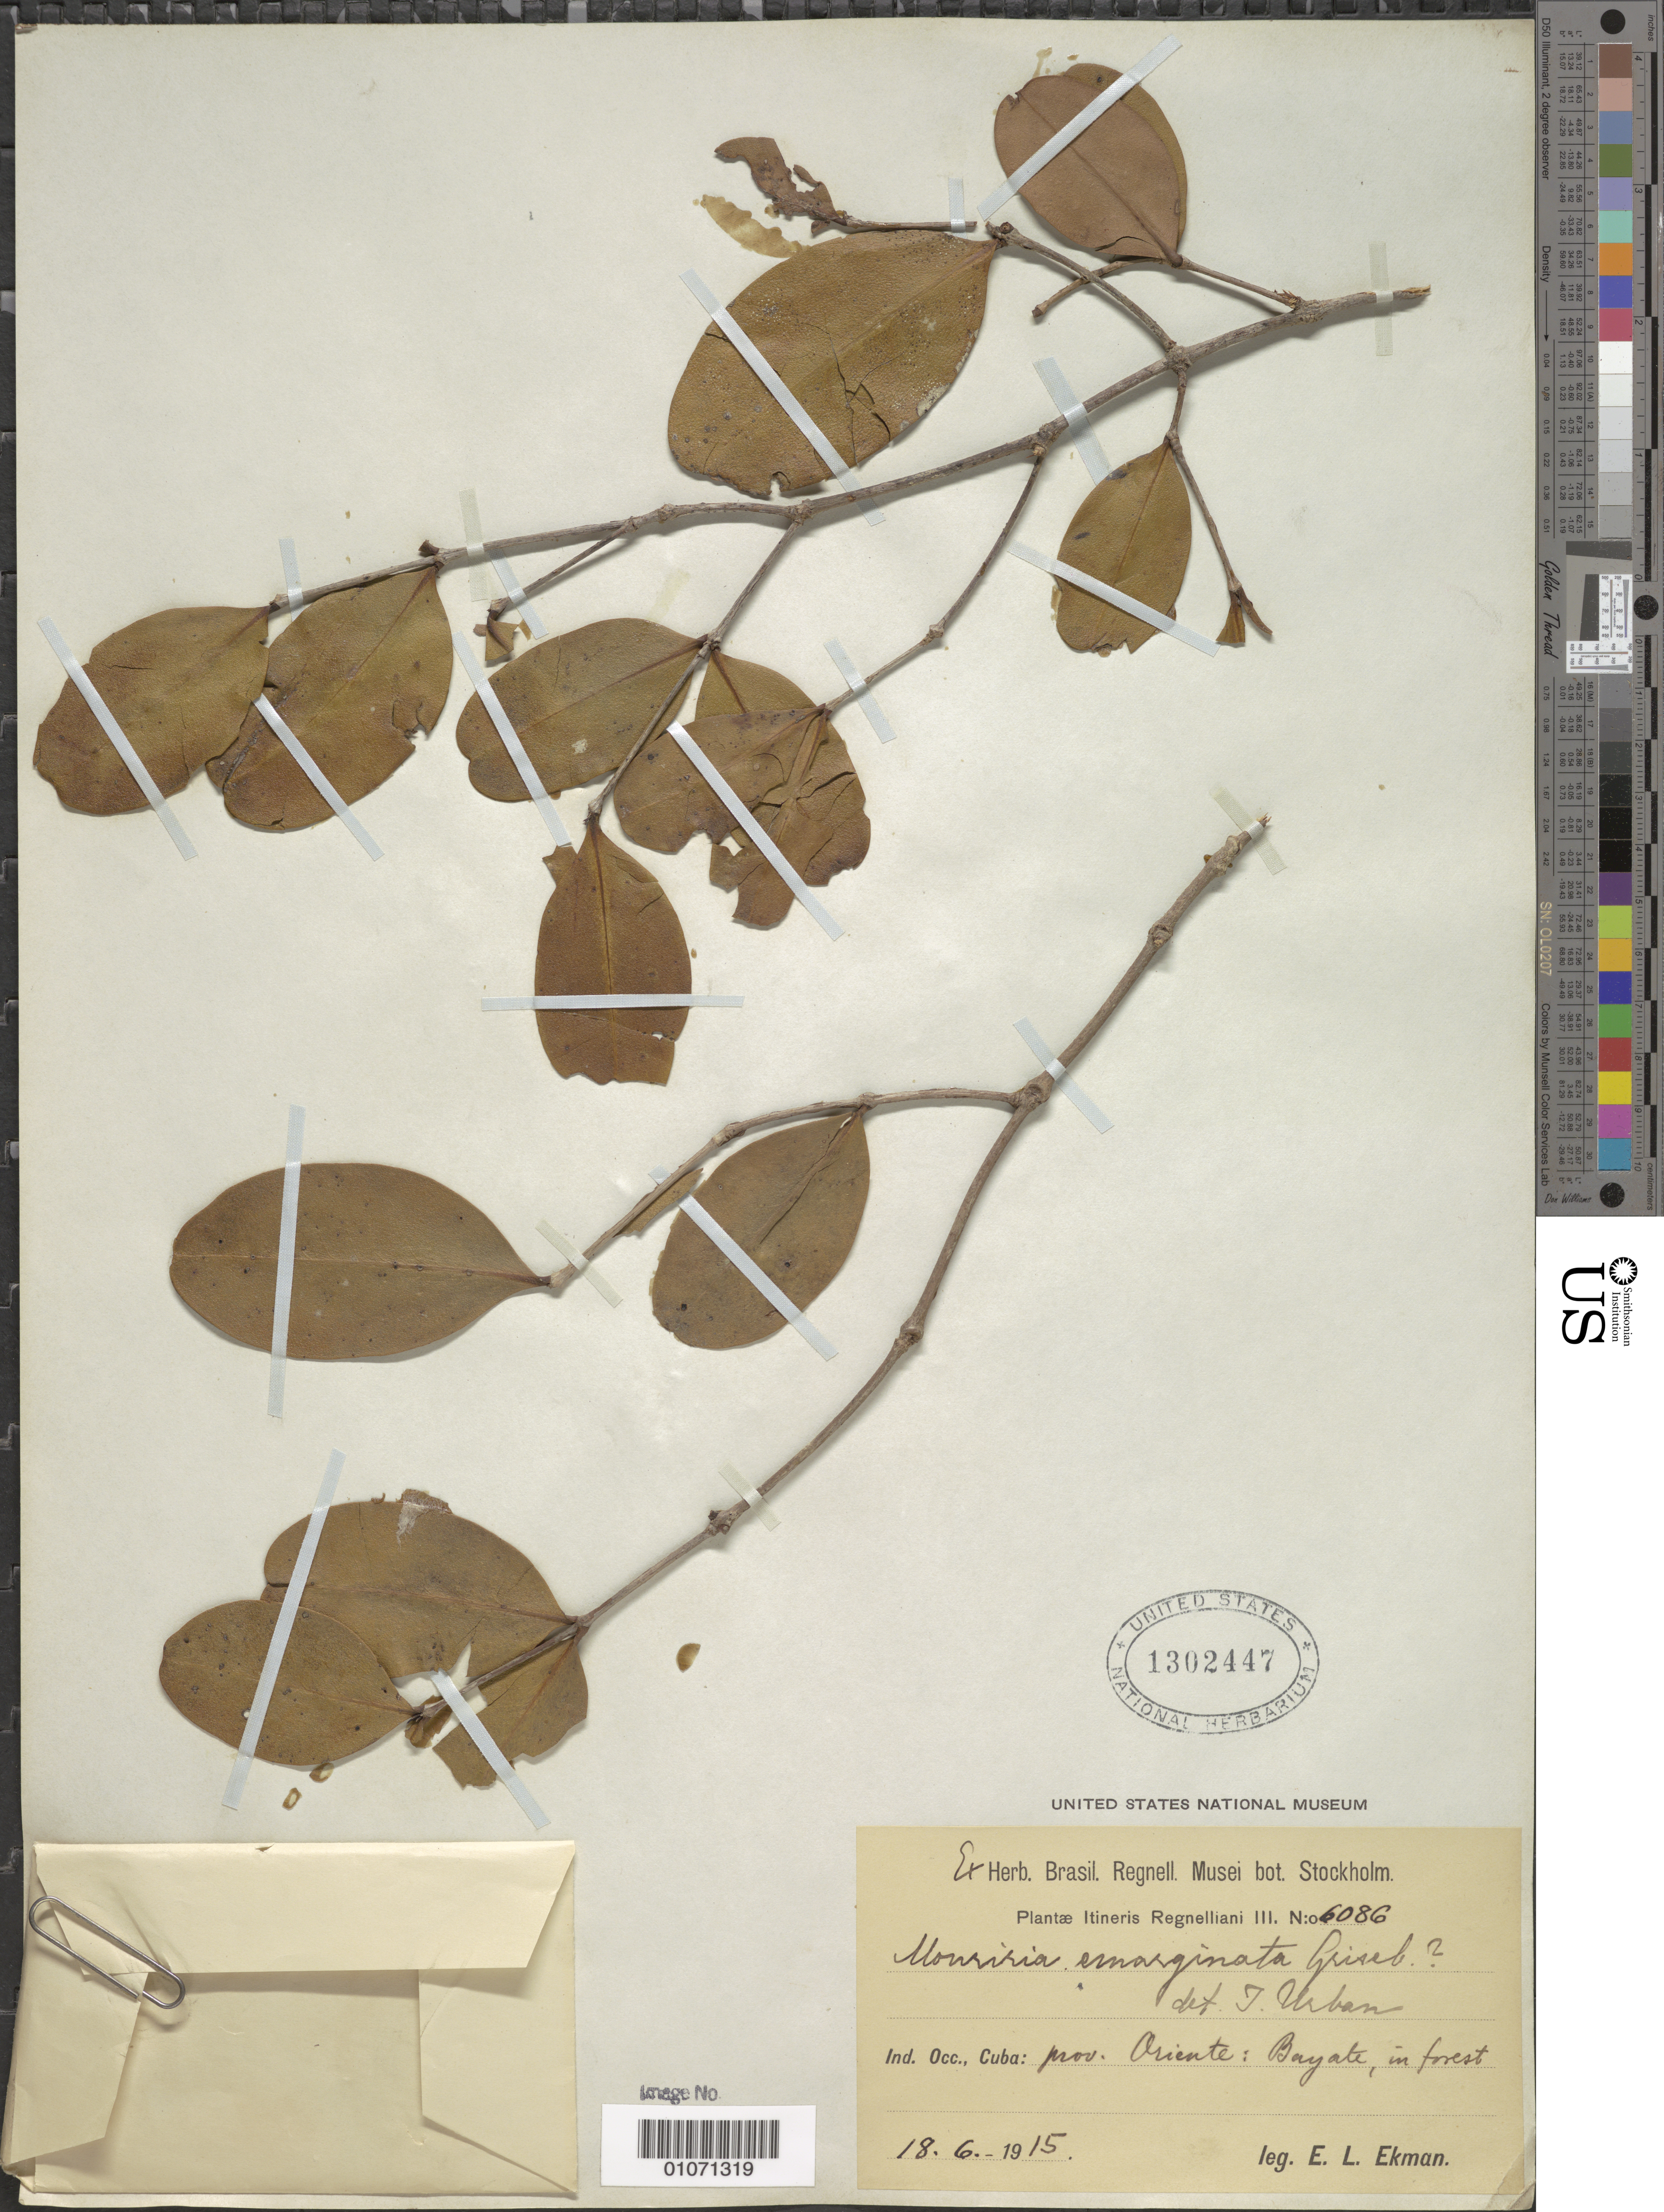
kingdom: Plantae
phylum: Tracheophyta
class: Magnoliopsida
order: Myrtales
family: Melastomataceae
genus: Mouriri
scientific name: Mouriri emarginata var. emarginata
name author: Griseb.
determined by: Morley, T.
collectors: E. L. Ekman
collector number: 6086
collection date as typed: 18 Jun 1915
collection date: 1915-06-18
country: Cuba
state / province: Oriente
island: Cuba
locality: Bayate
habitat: In forest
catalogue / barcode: US 1302447